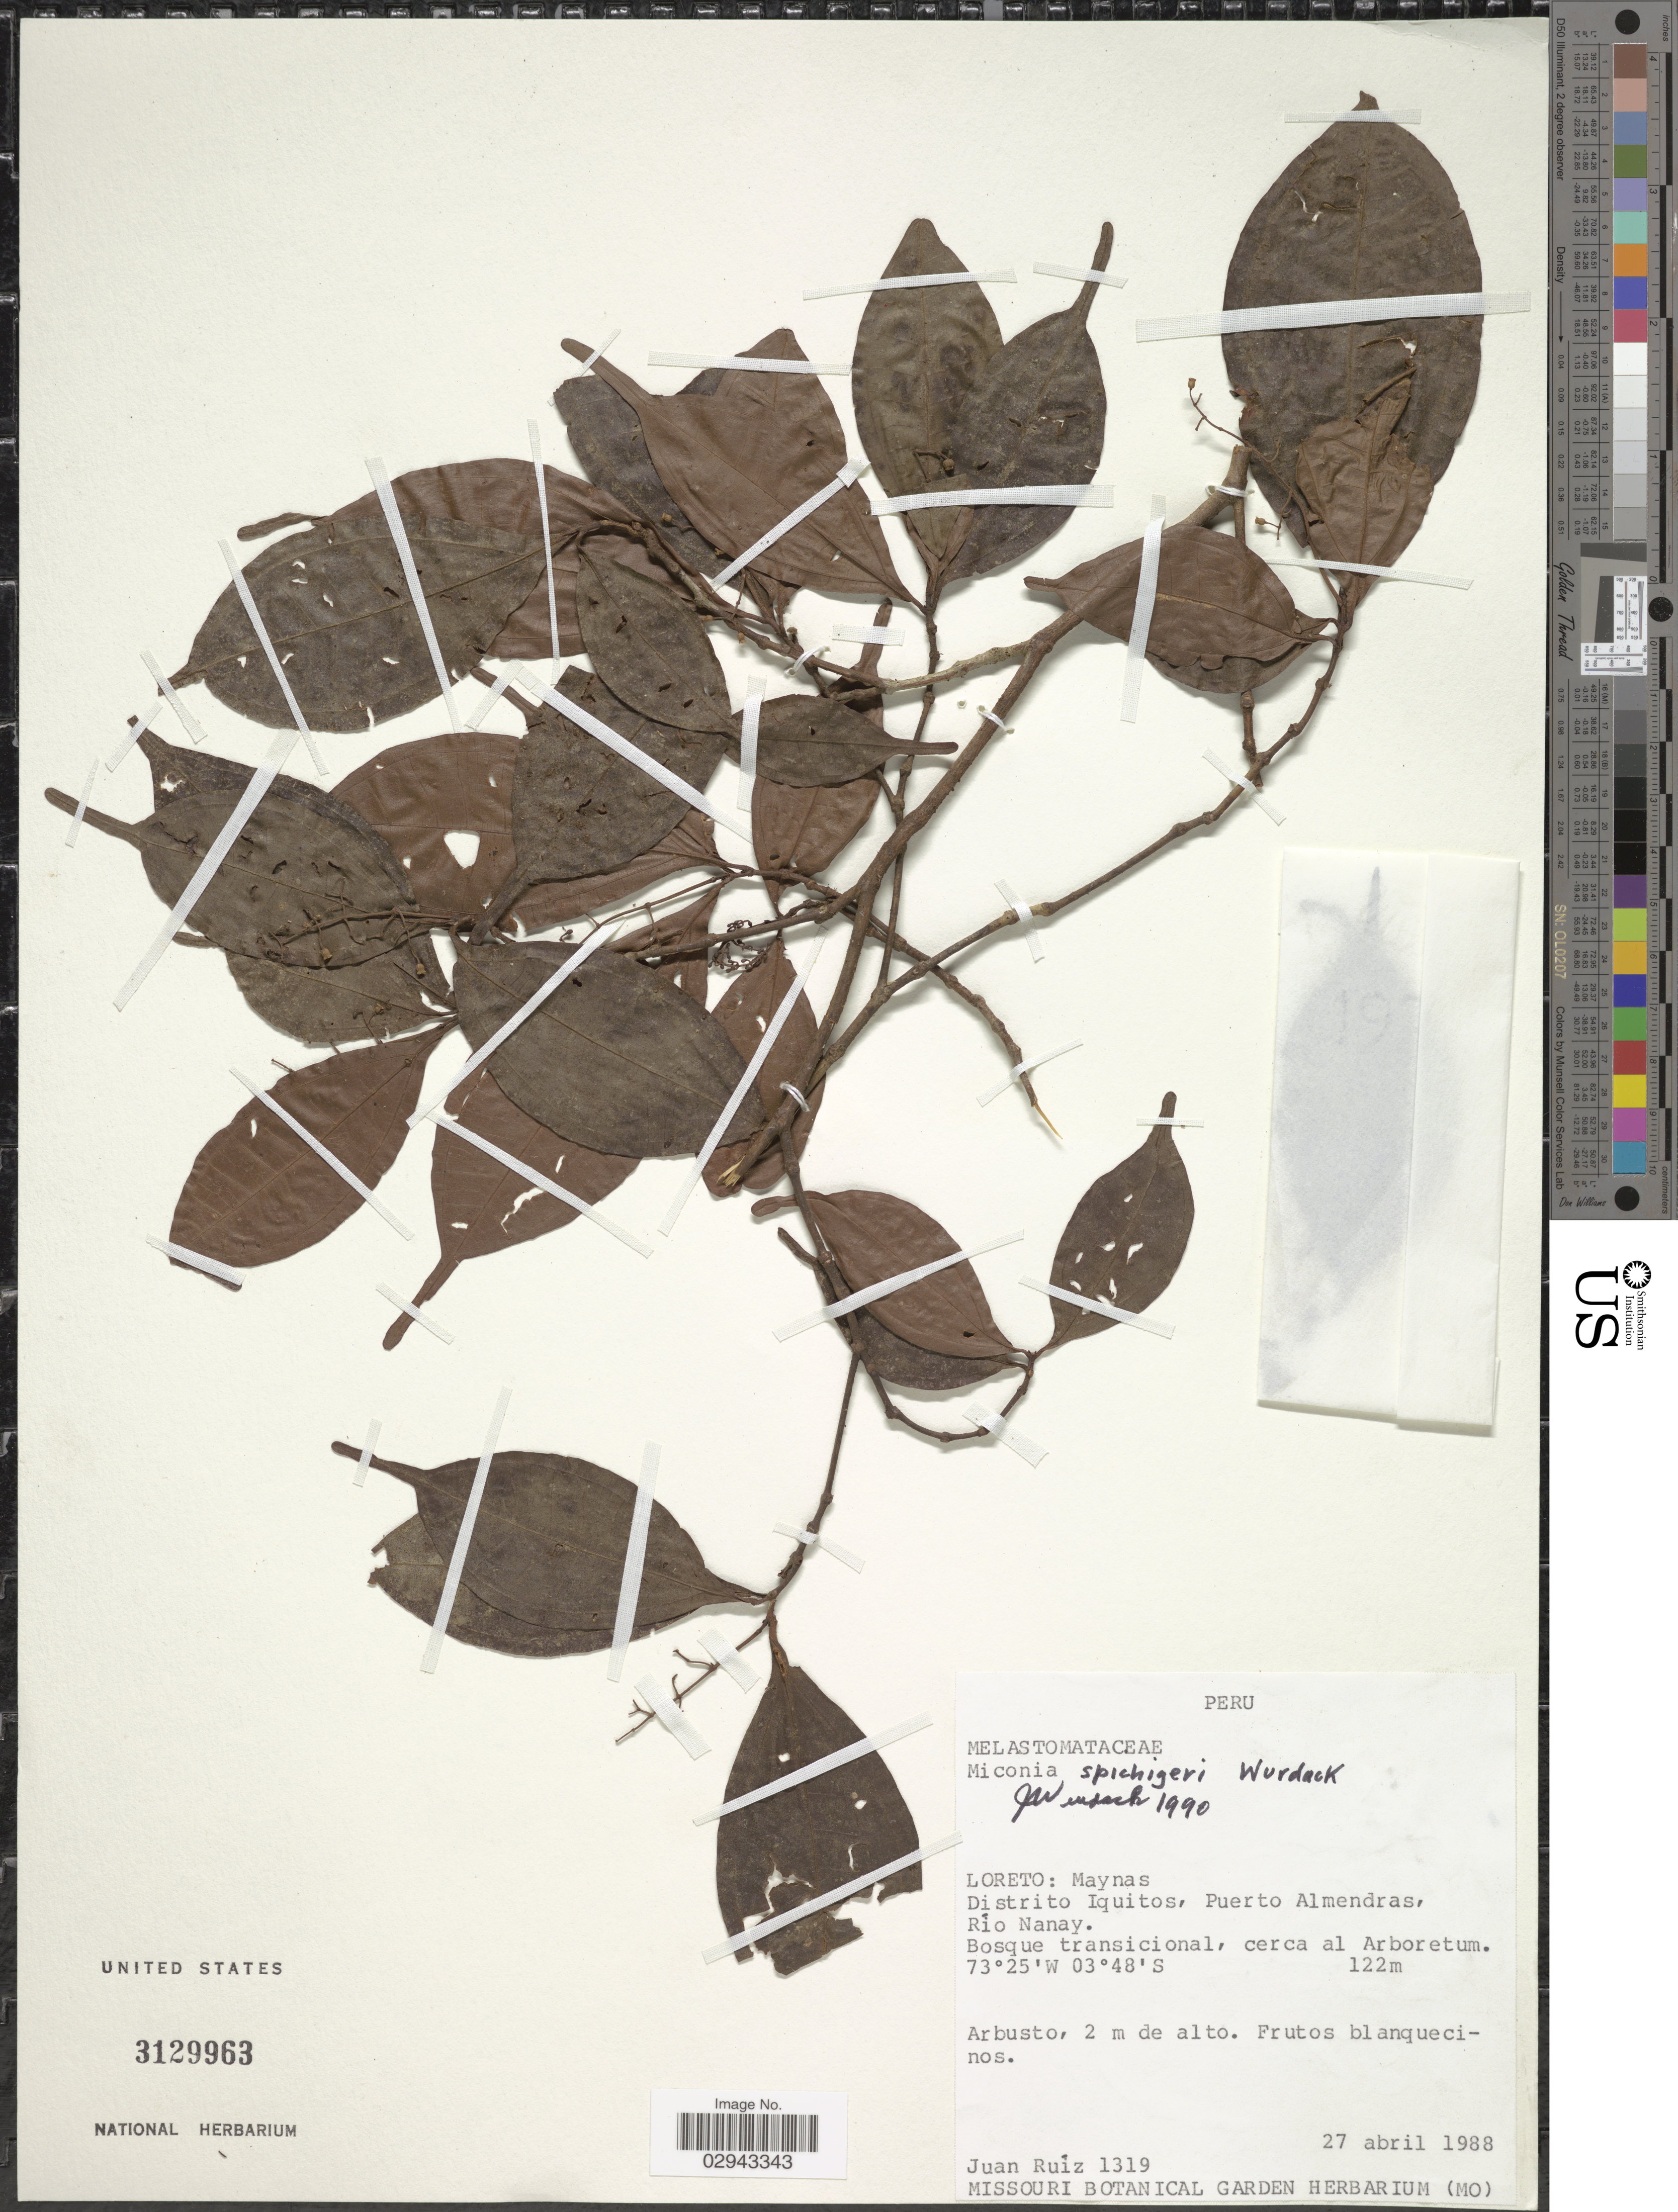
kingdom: Plantae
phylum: Tracheophyta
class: Magnoliopsida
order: Myrtales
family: Melastomataceae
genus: Miconia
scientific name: Miconia spichigeri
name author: Wurdack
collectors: J. Ruíz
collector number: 1319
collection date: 1988-04-27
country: Peru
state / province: Loreto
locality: Maynas. Distrito Iquitos, Puerto Almendras, Río Nanay. Cerca al Arboretum.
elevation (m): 122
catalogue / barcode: US 3129963